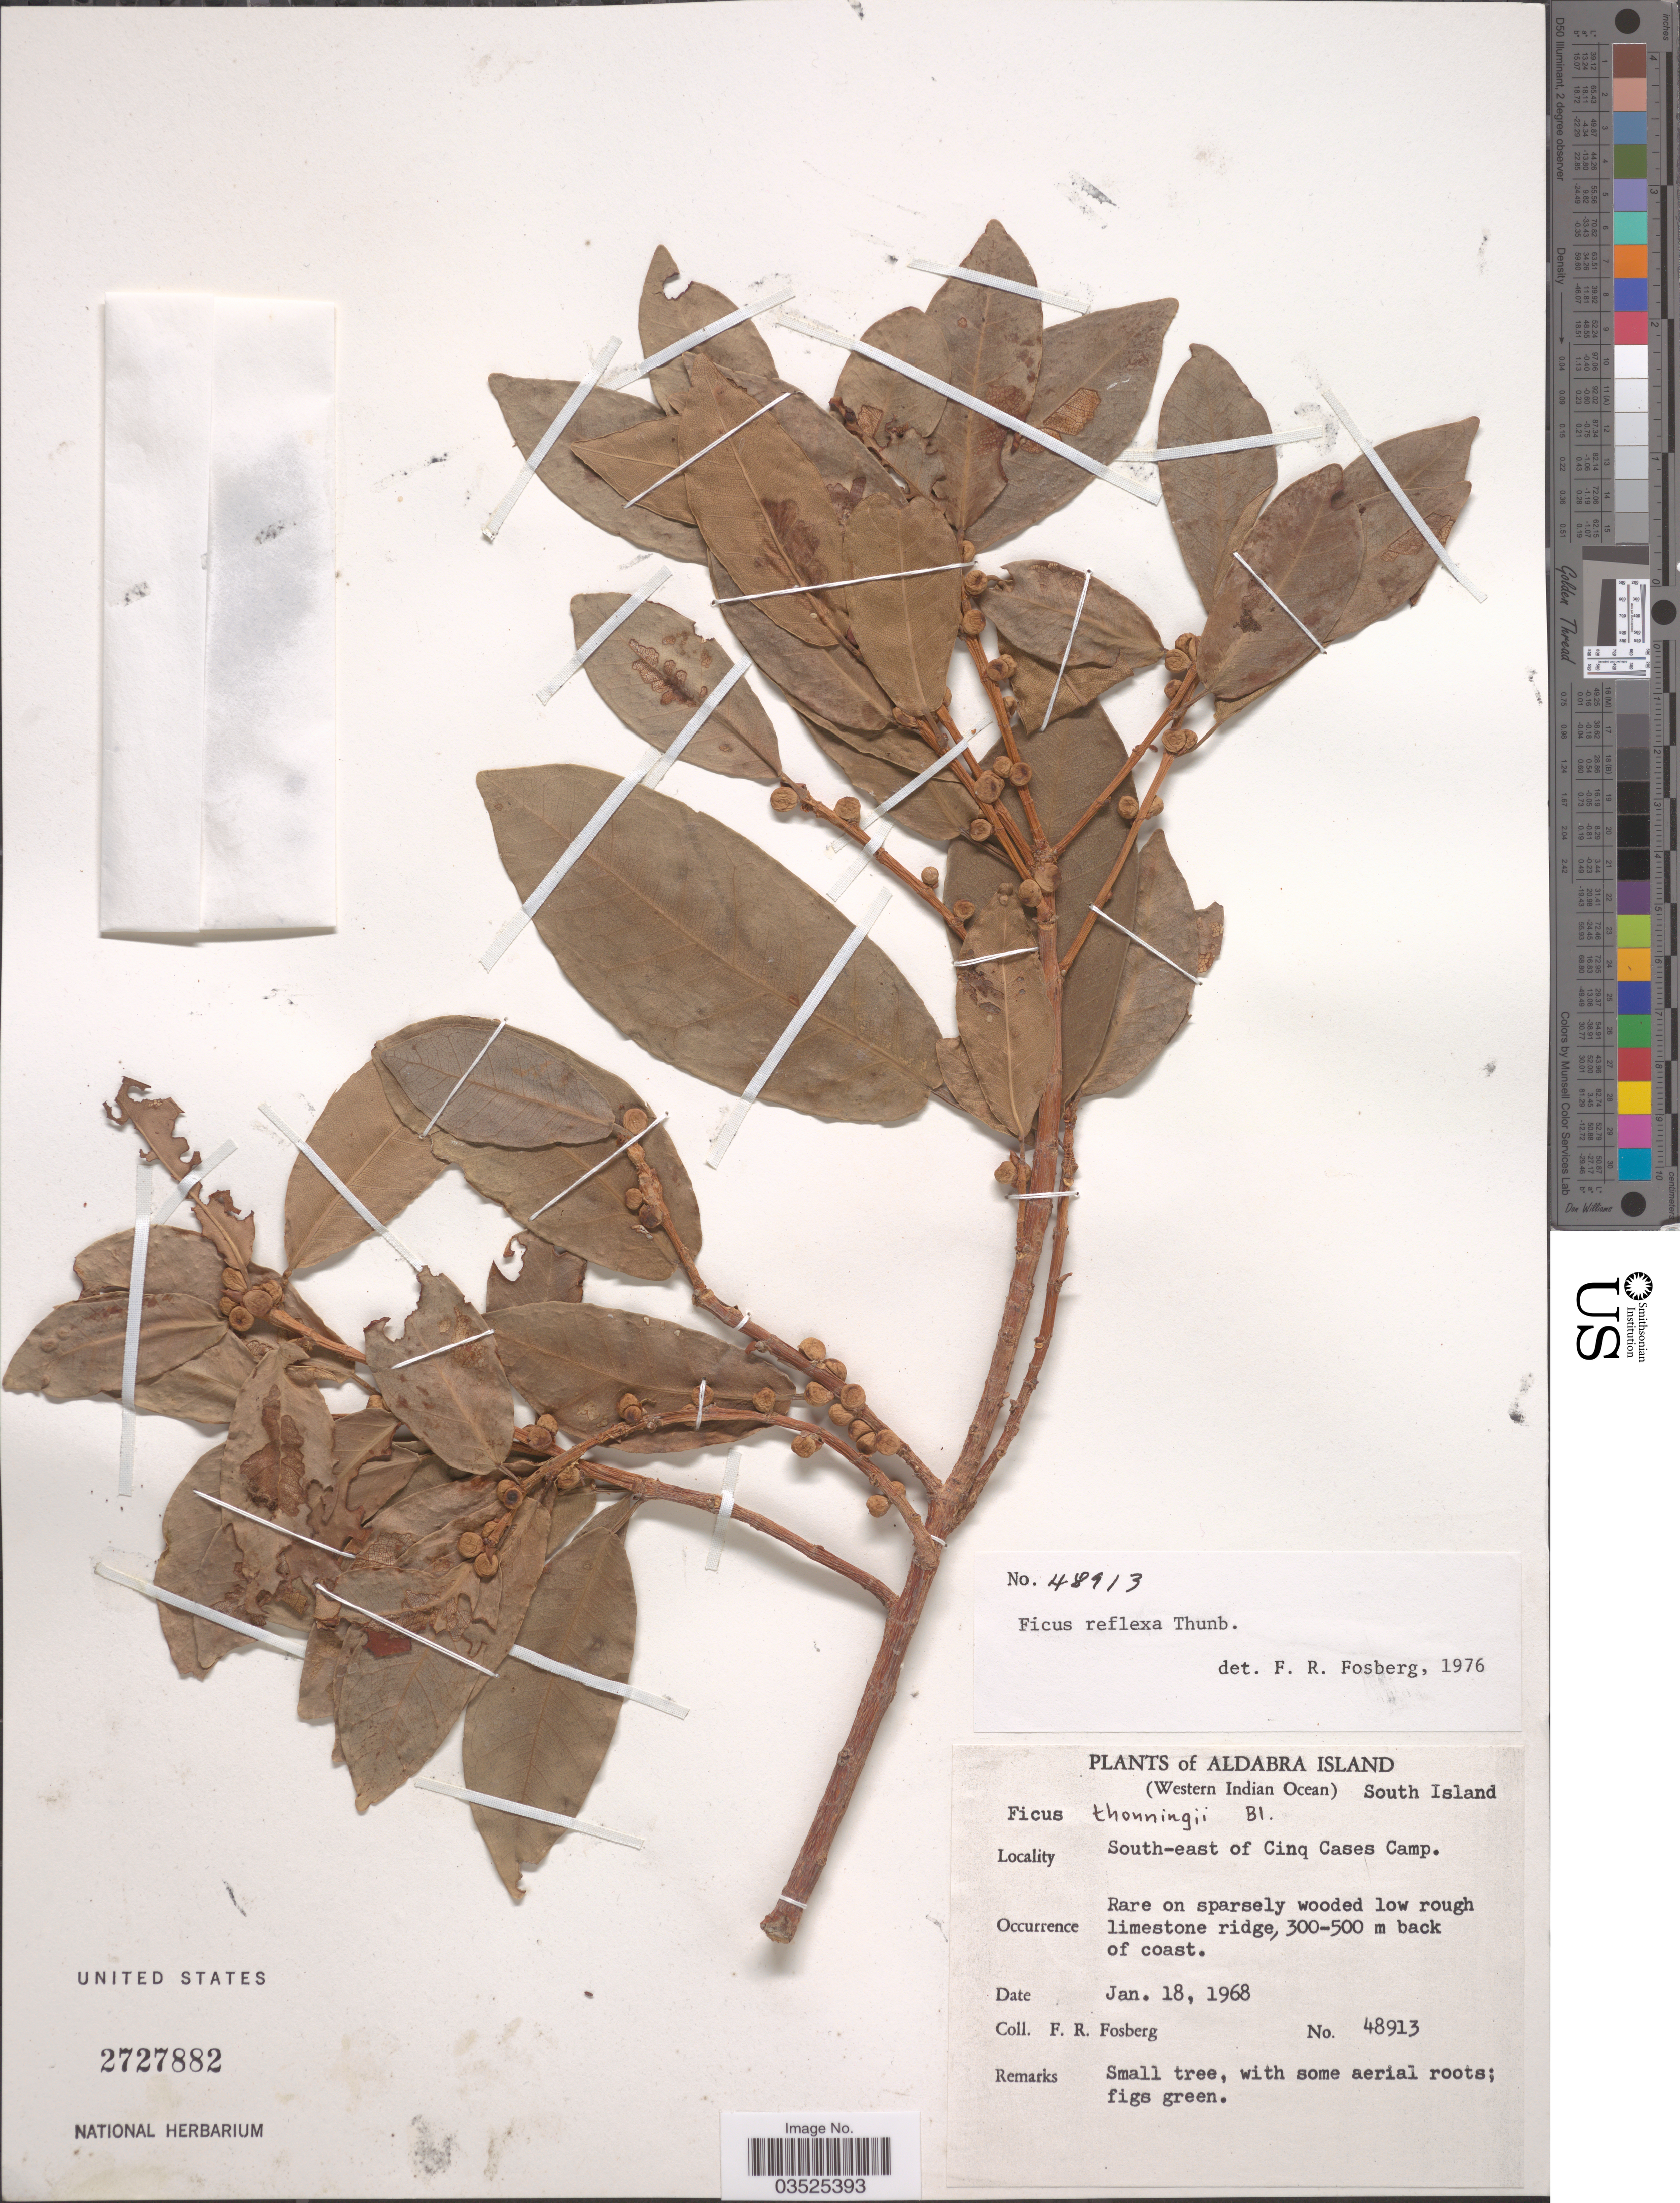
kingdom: Plantae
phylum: Tracheophyta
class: Magnoliopsida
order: Rosales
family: Moraceae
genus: Ficus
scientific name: Ficus reflexa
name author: Thunb.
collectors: F. R. Fosberg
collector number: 48913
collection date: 1968-01-18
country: Seychelles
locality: Aldabra Island. (Western Indian Ocean) South Island. South-east of Cinq Cases Camp.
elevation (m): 300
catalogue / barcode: US 2727882